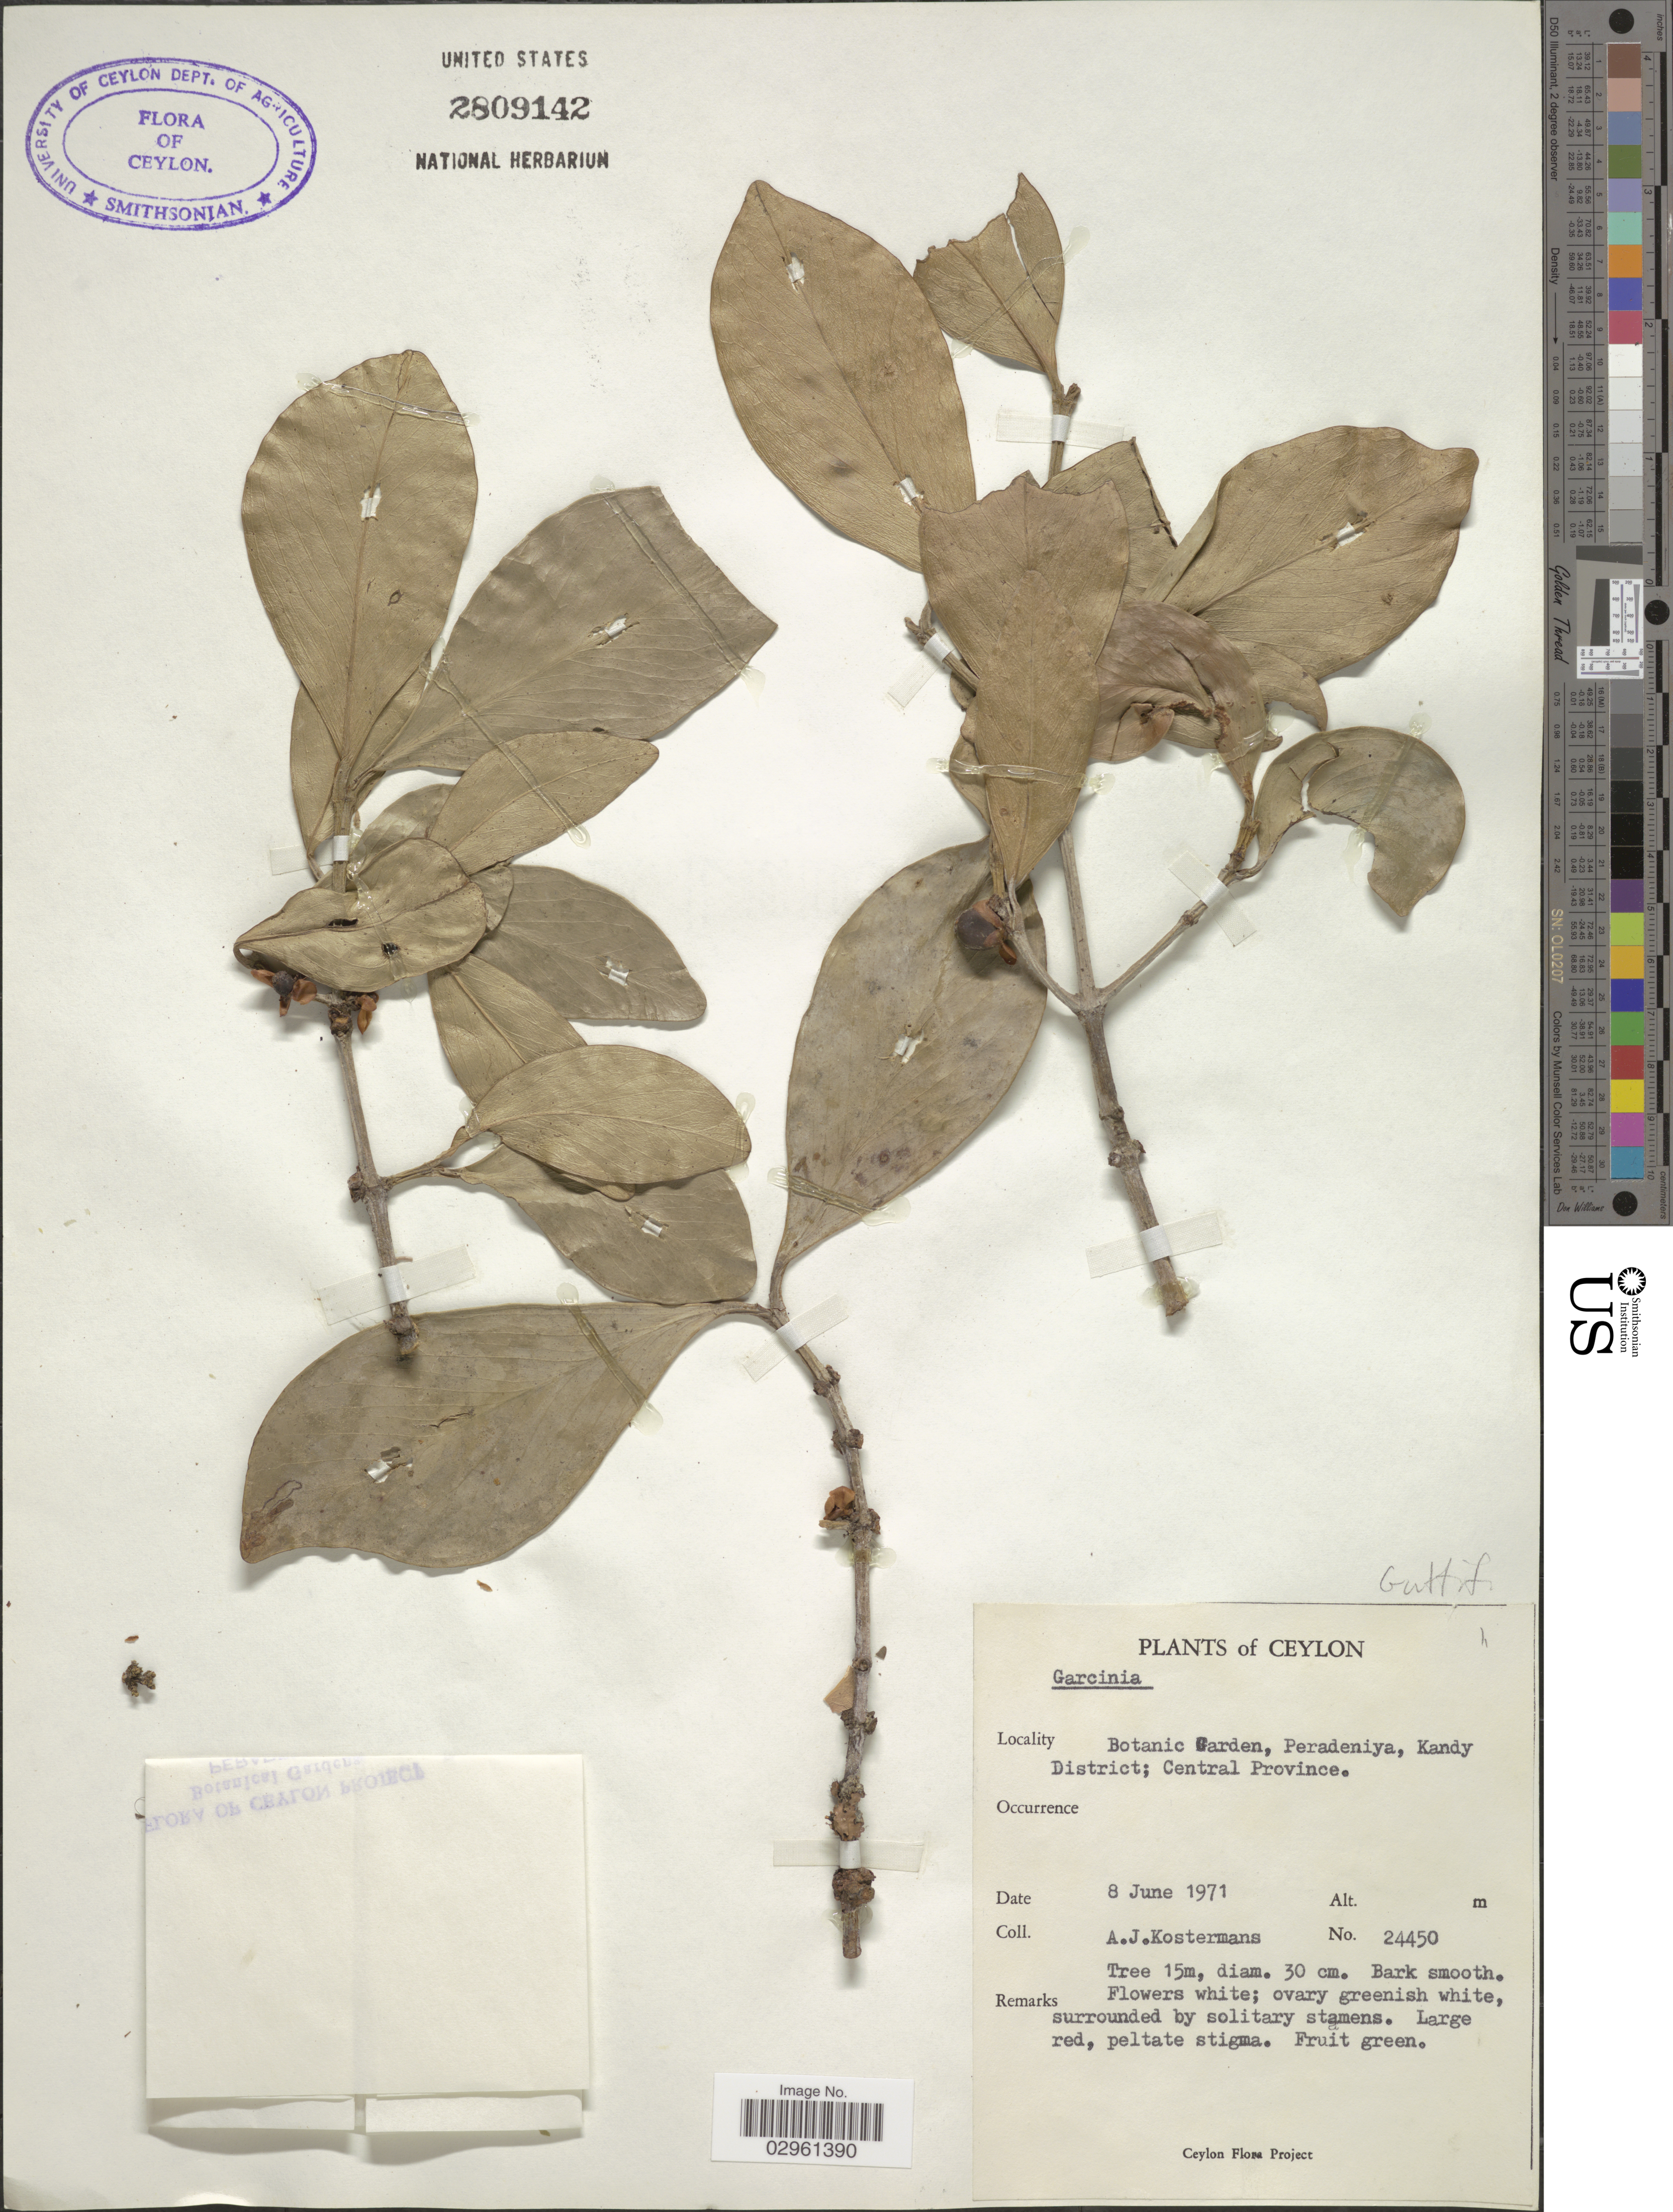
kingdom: Plantae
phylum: Tracheophyta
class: Magnoliopsida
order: Malpighiales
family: Clusiaceae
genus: Garcinia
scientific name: Garcinia sp.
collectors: A. J. G. Kostermans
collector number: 24450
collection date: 1971-06-08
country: Sri Lanka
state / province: Central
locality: Ceylon. Botanic Garden, Peradeniya, Kandy District.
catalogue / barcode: US 2809142